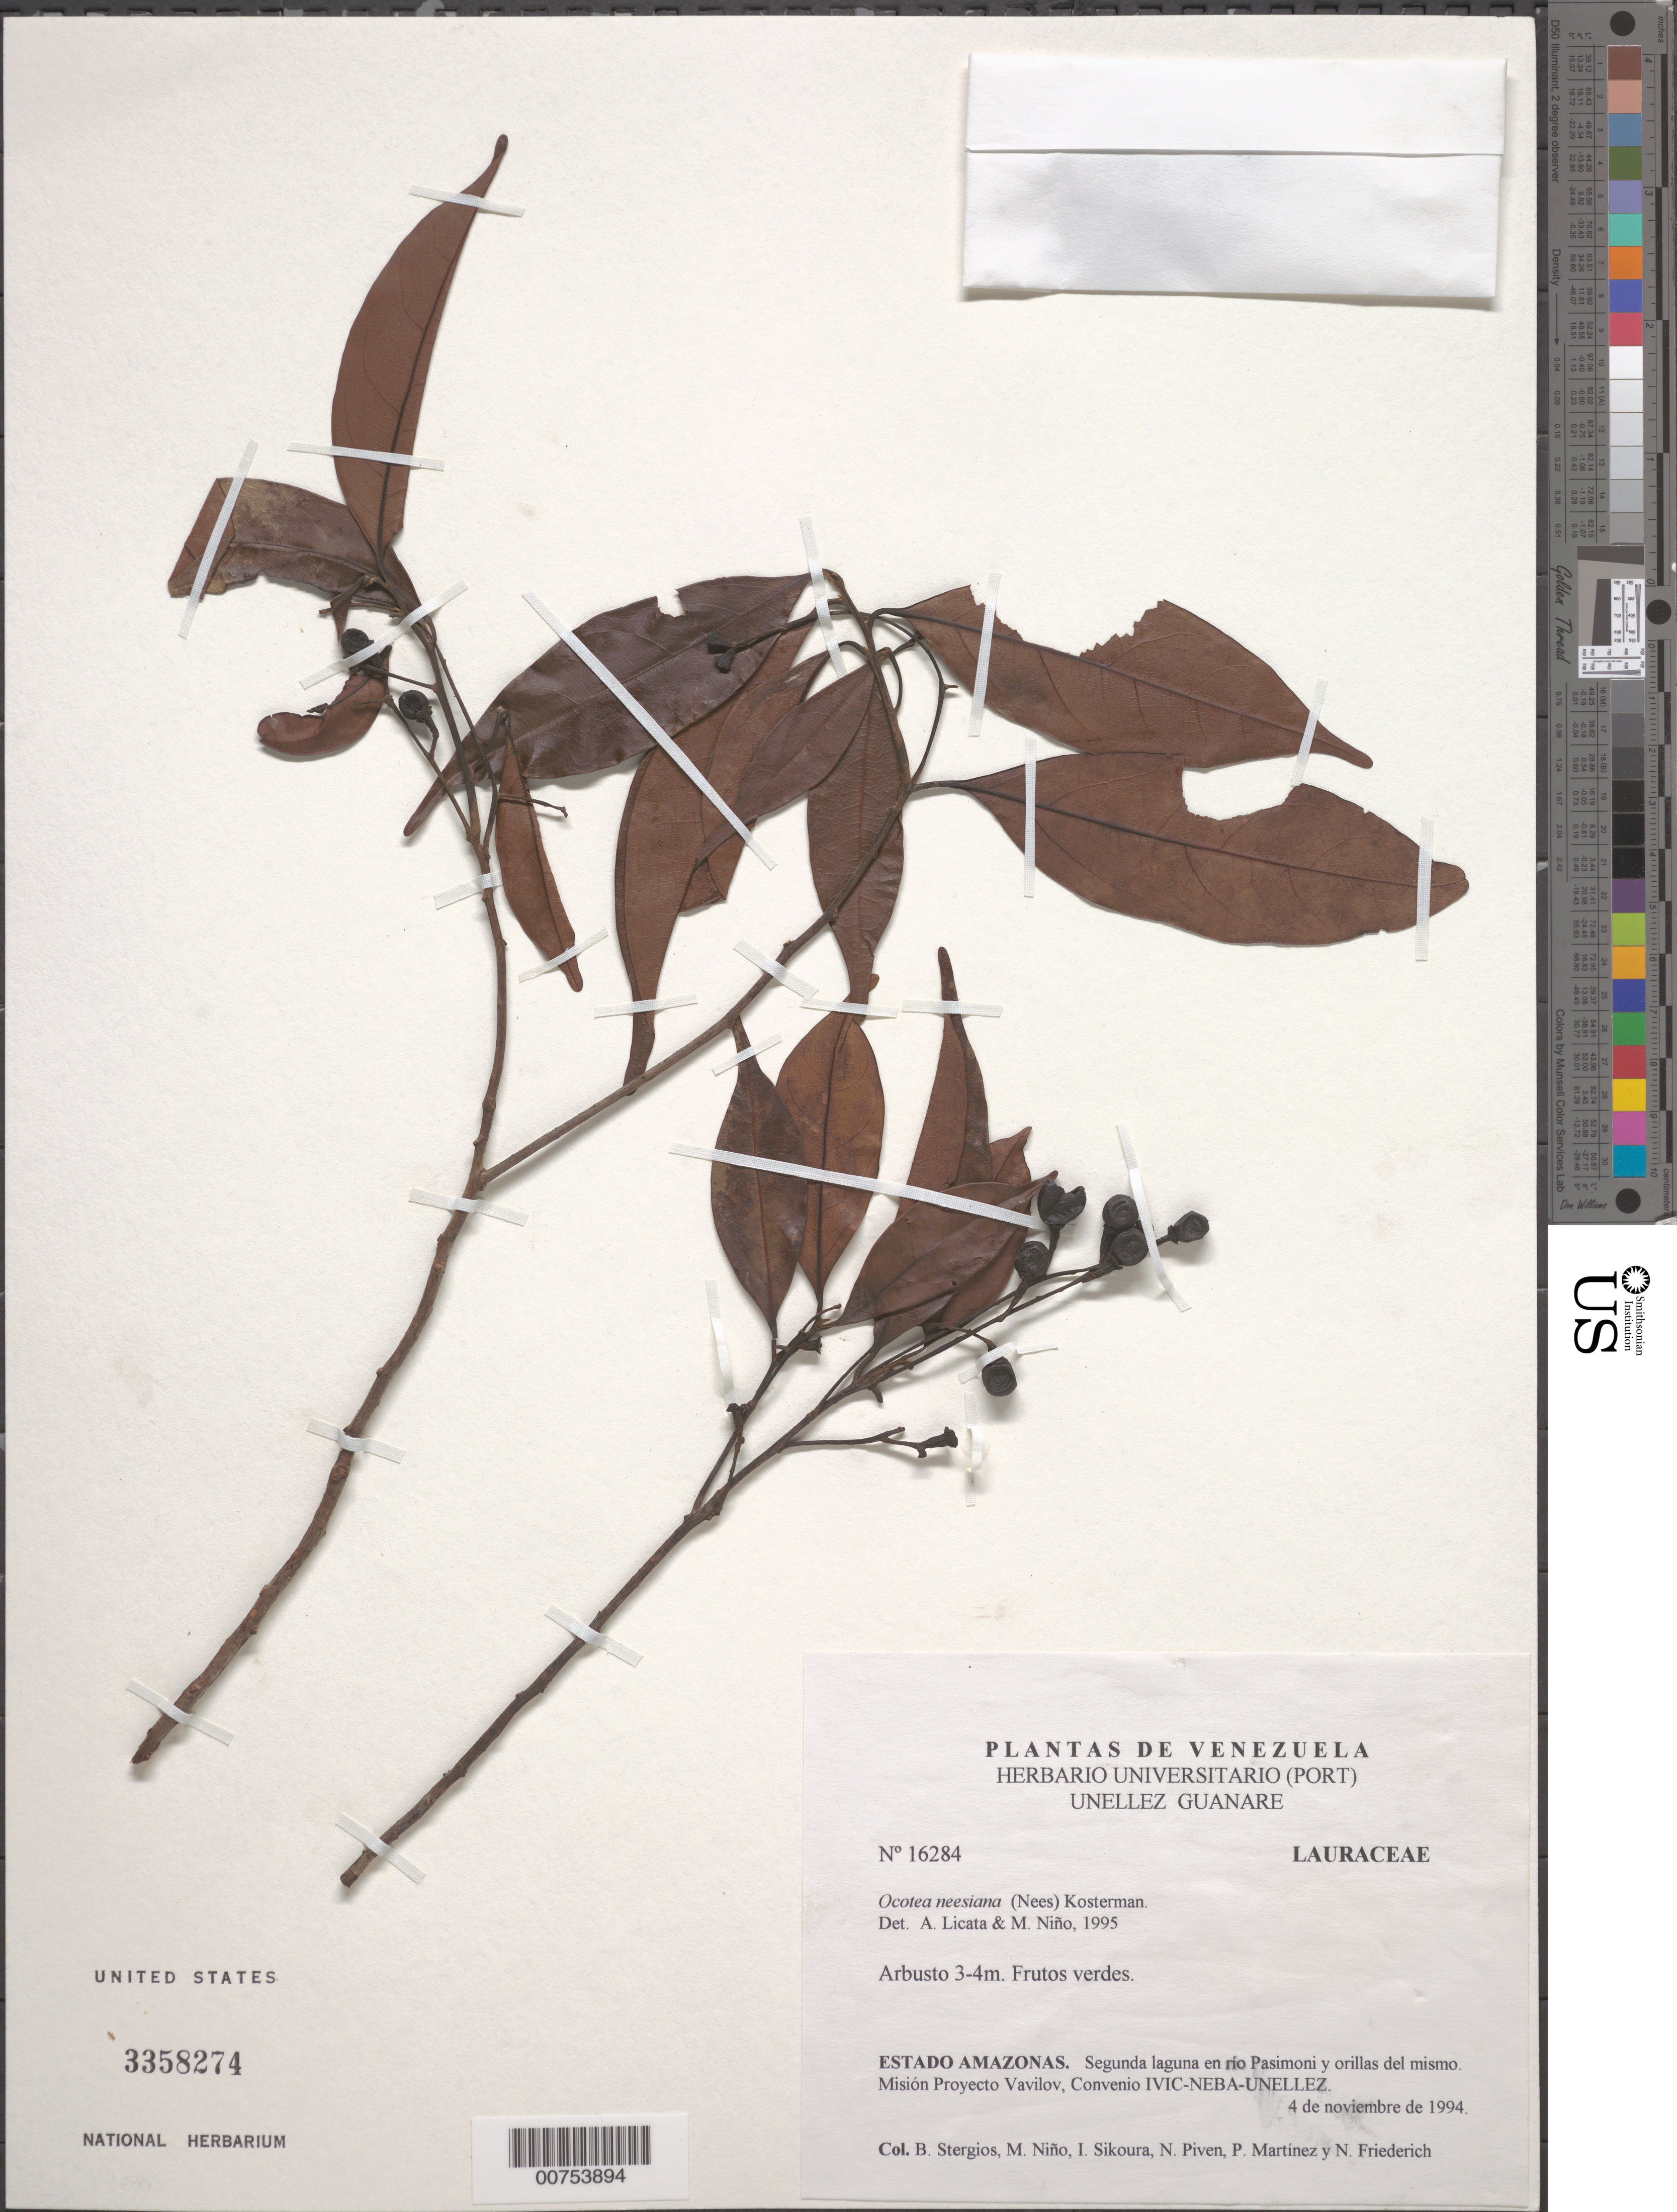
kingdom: Plantae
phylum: Tracheophyta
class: Magnoliopsida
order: Laurales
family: Lauraceae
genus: Ocotea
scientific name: Ocotea neesiana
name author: (Miq.) Kosterm.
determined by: Licata, A.; Niño, S. M.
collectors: B. G. Stergios, S. M. Niño, I. Sikoura, N. Piven, P. Martinez & N. Friederich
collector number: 16284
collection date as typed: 4-Nov-94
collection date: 1994-11-04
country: Venezuela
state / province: Amazonas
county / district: Río Negro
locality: Río Pasimoni, Misión Proyecto Vavilov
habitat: Edges of pond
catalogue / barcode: US 3358274